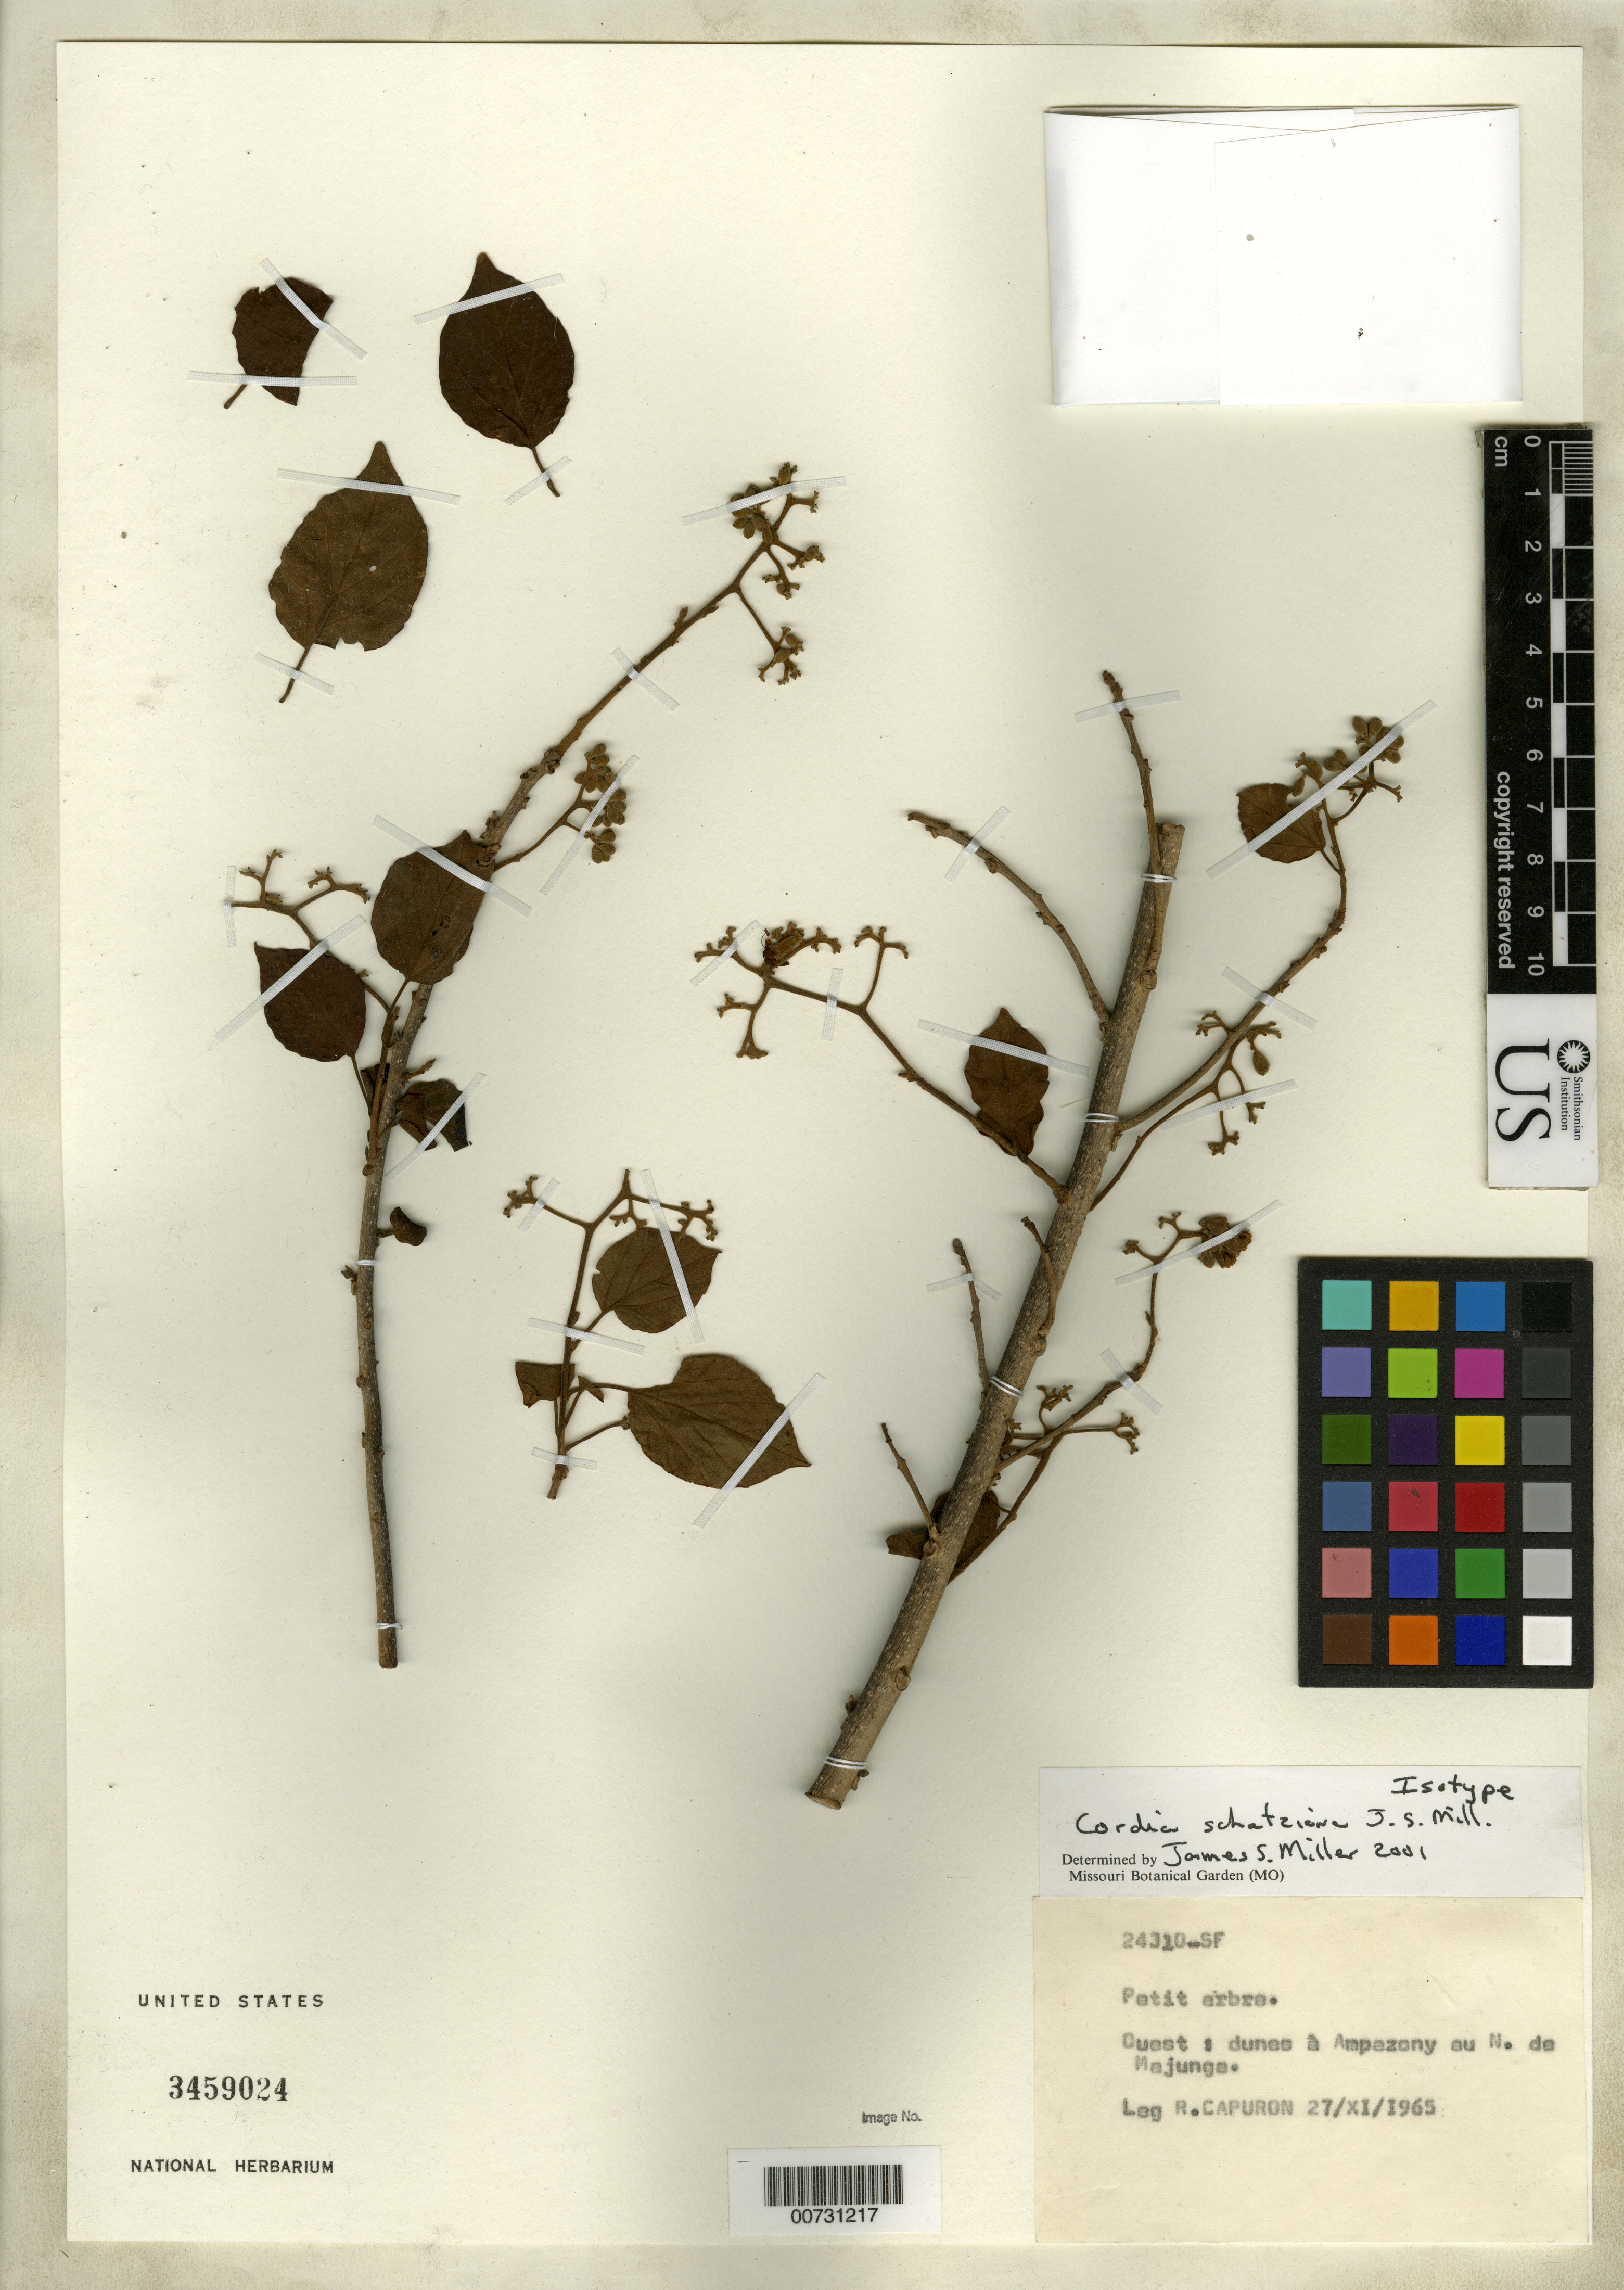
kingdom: Plantae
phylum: Tracheophyta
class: Magnoliopsida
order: Boraginales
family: Cordiaceae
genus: Cordia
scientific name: Cordia schatziana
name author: J.S. Mill.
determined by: Miller, James S., (MO), Missouri Botanical Garden (UNITED STATES)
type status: Isotype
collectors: R. Capuron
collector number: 24310-SF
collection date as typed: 27 Nov 1965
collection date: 1965-11-27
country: Madagascar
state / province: Boeny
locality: Ouest: dunes à Ampazony au N. de Majunga.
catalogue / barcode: US 3459024